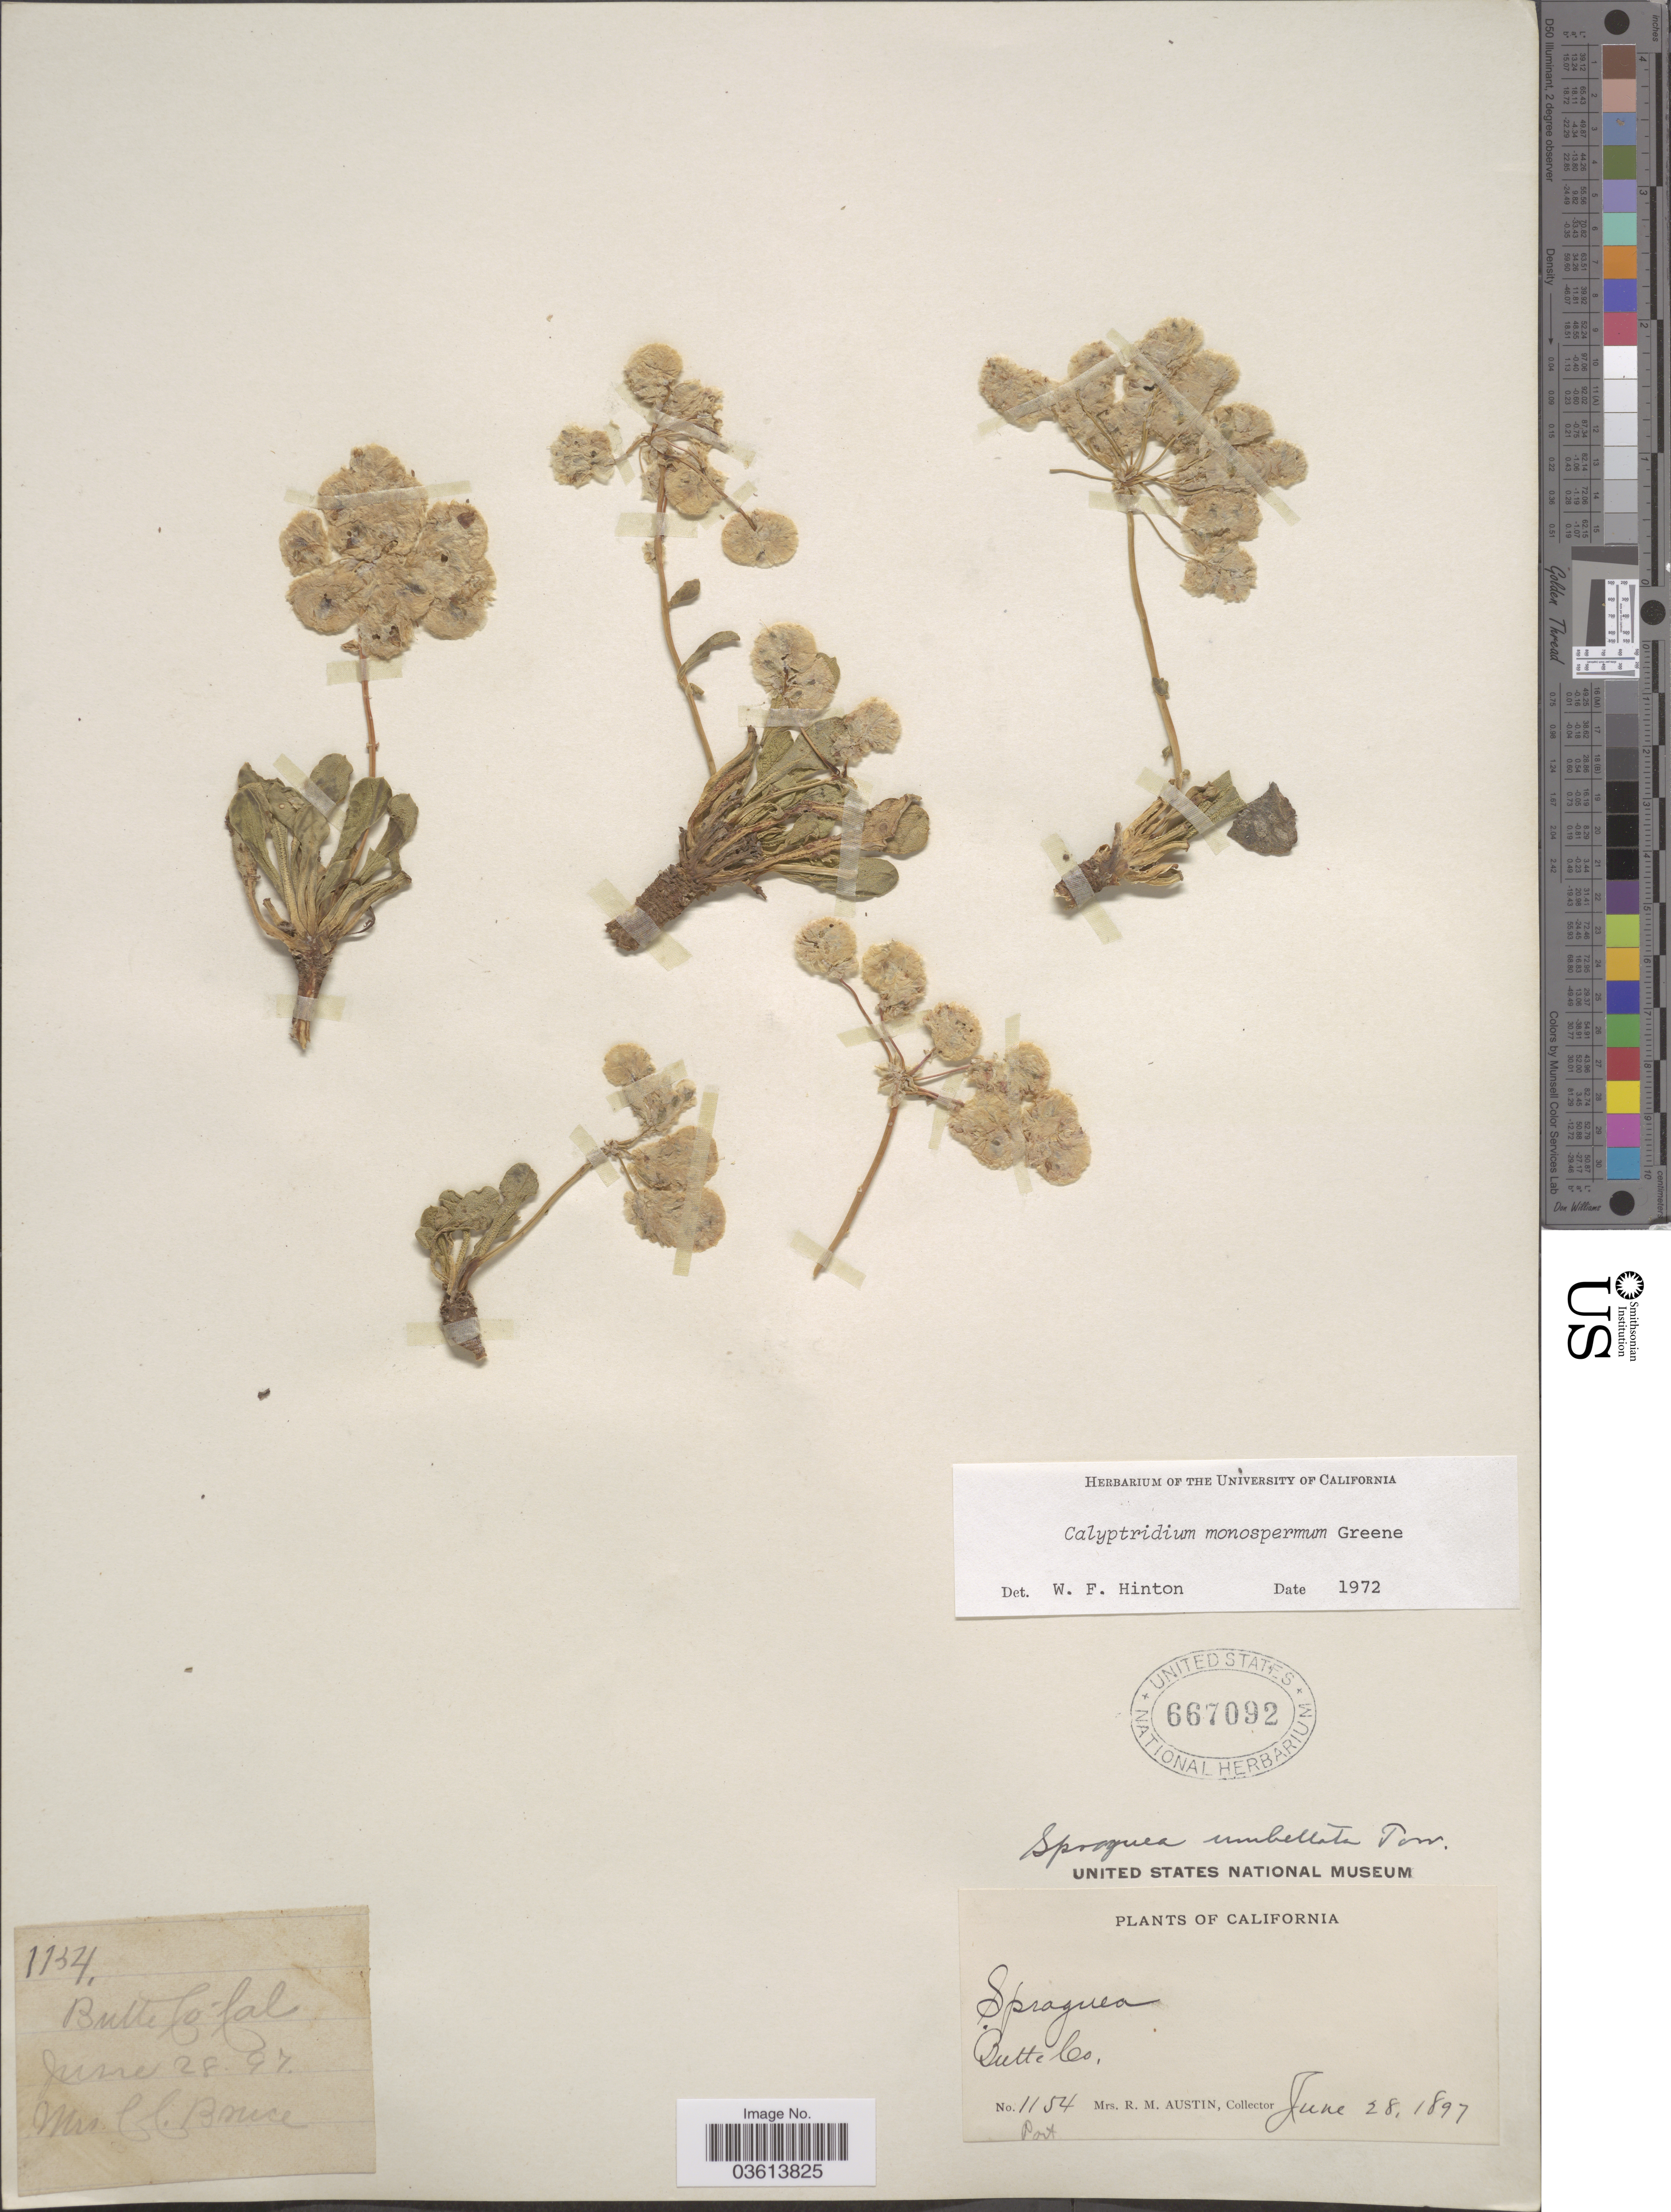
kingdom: Plantae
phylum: Tracheophyta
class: Magnoliopsida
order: Caryophyllales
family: Montiaceae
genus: Calyptridium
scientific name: Calyptridium monospermum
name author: Greene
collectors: R. Austin & C. Bruce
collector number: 1134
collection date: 1897-06-28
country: United States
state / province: California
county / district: Butte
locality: Butte Co.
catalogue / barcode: US 667092